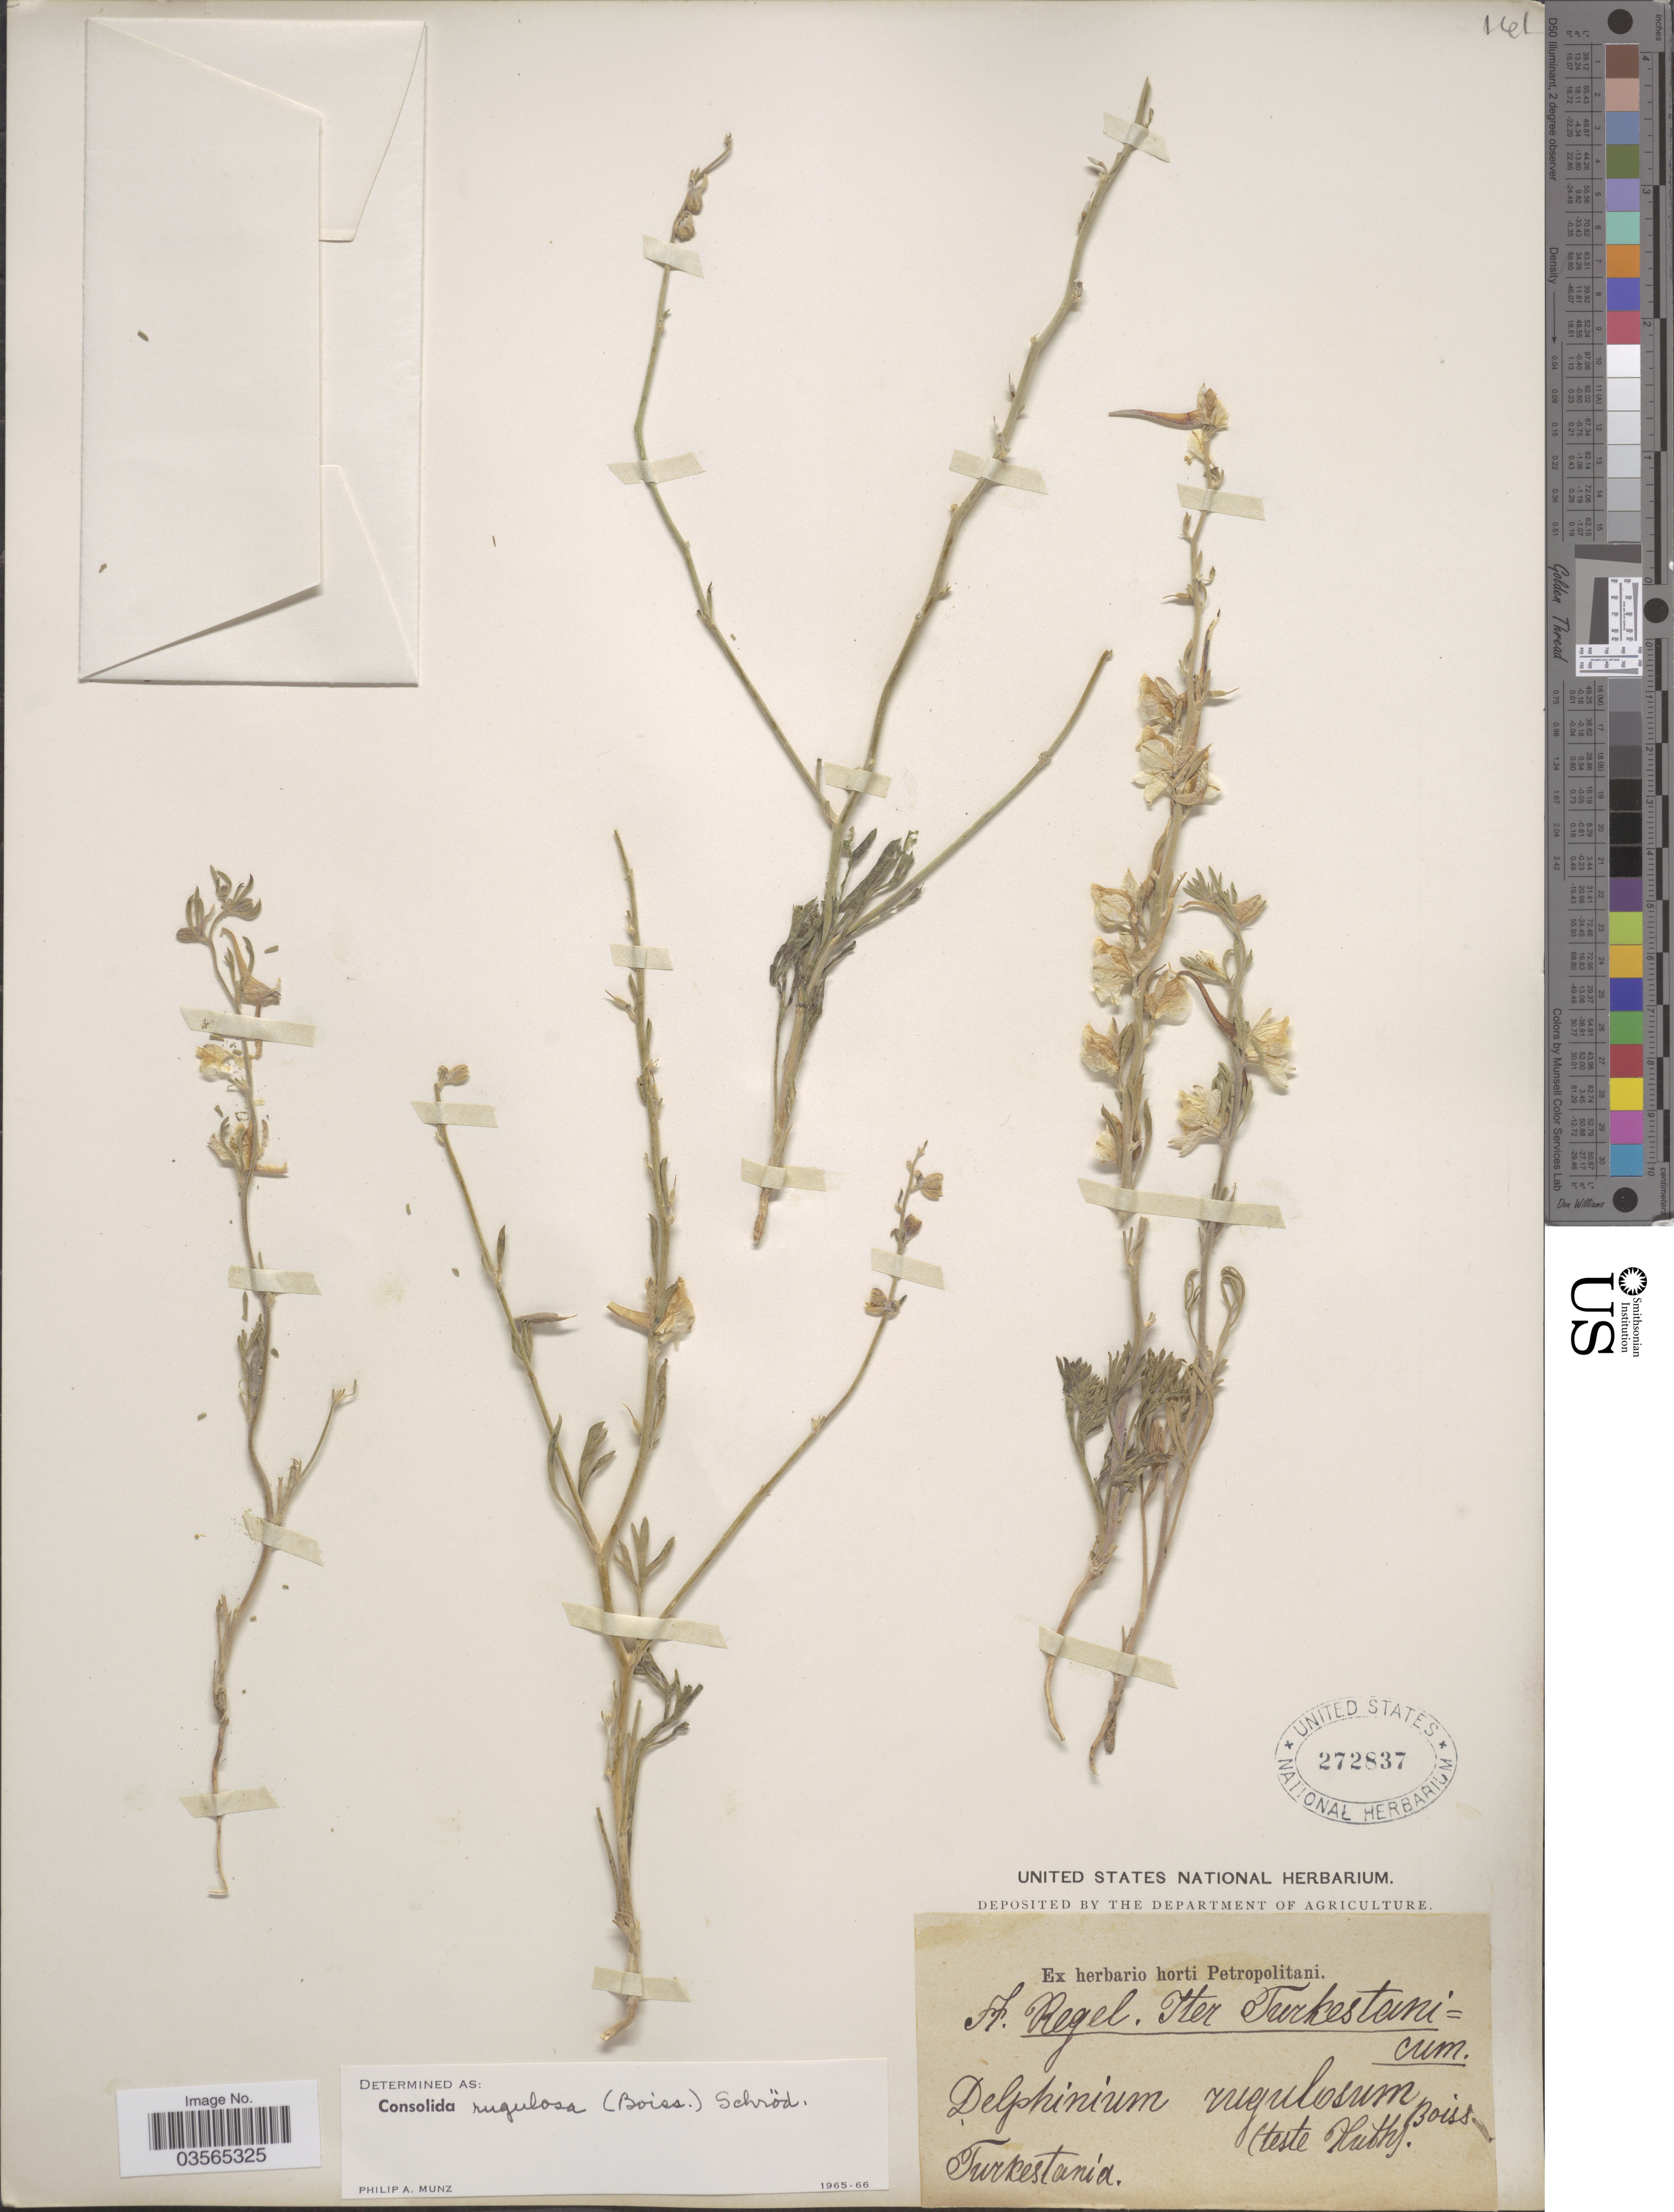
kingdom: Plantae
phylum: Tracheophyta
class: Magnoliopsida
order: Ranunculales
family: Ranunculaceae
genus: Delphinium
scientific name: Delphinium rugulosum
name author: Boiss.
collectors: A. Regel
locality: Iter Turkestanicum. Turkestania.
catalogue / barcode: US 272837